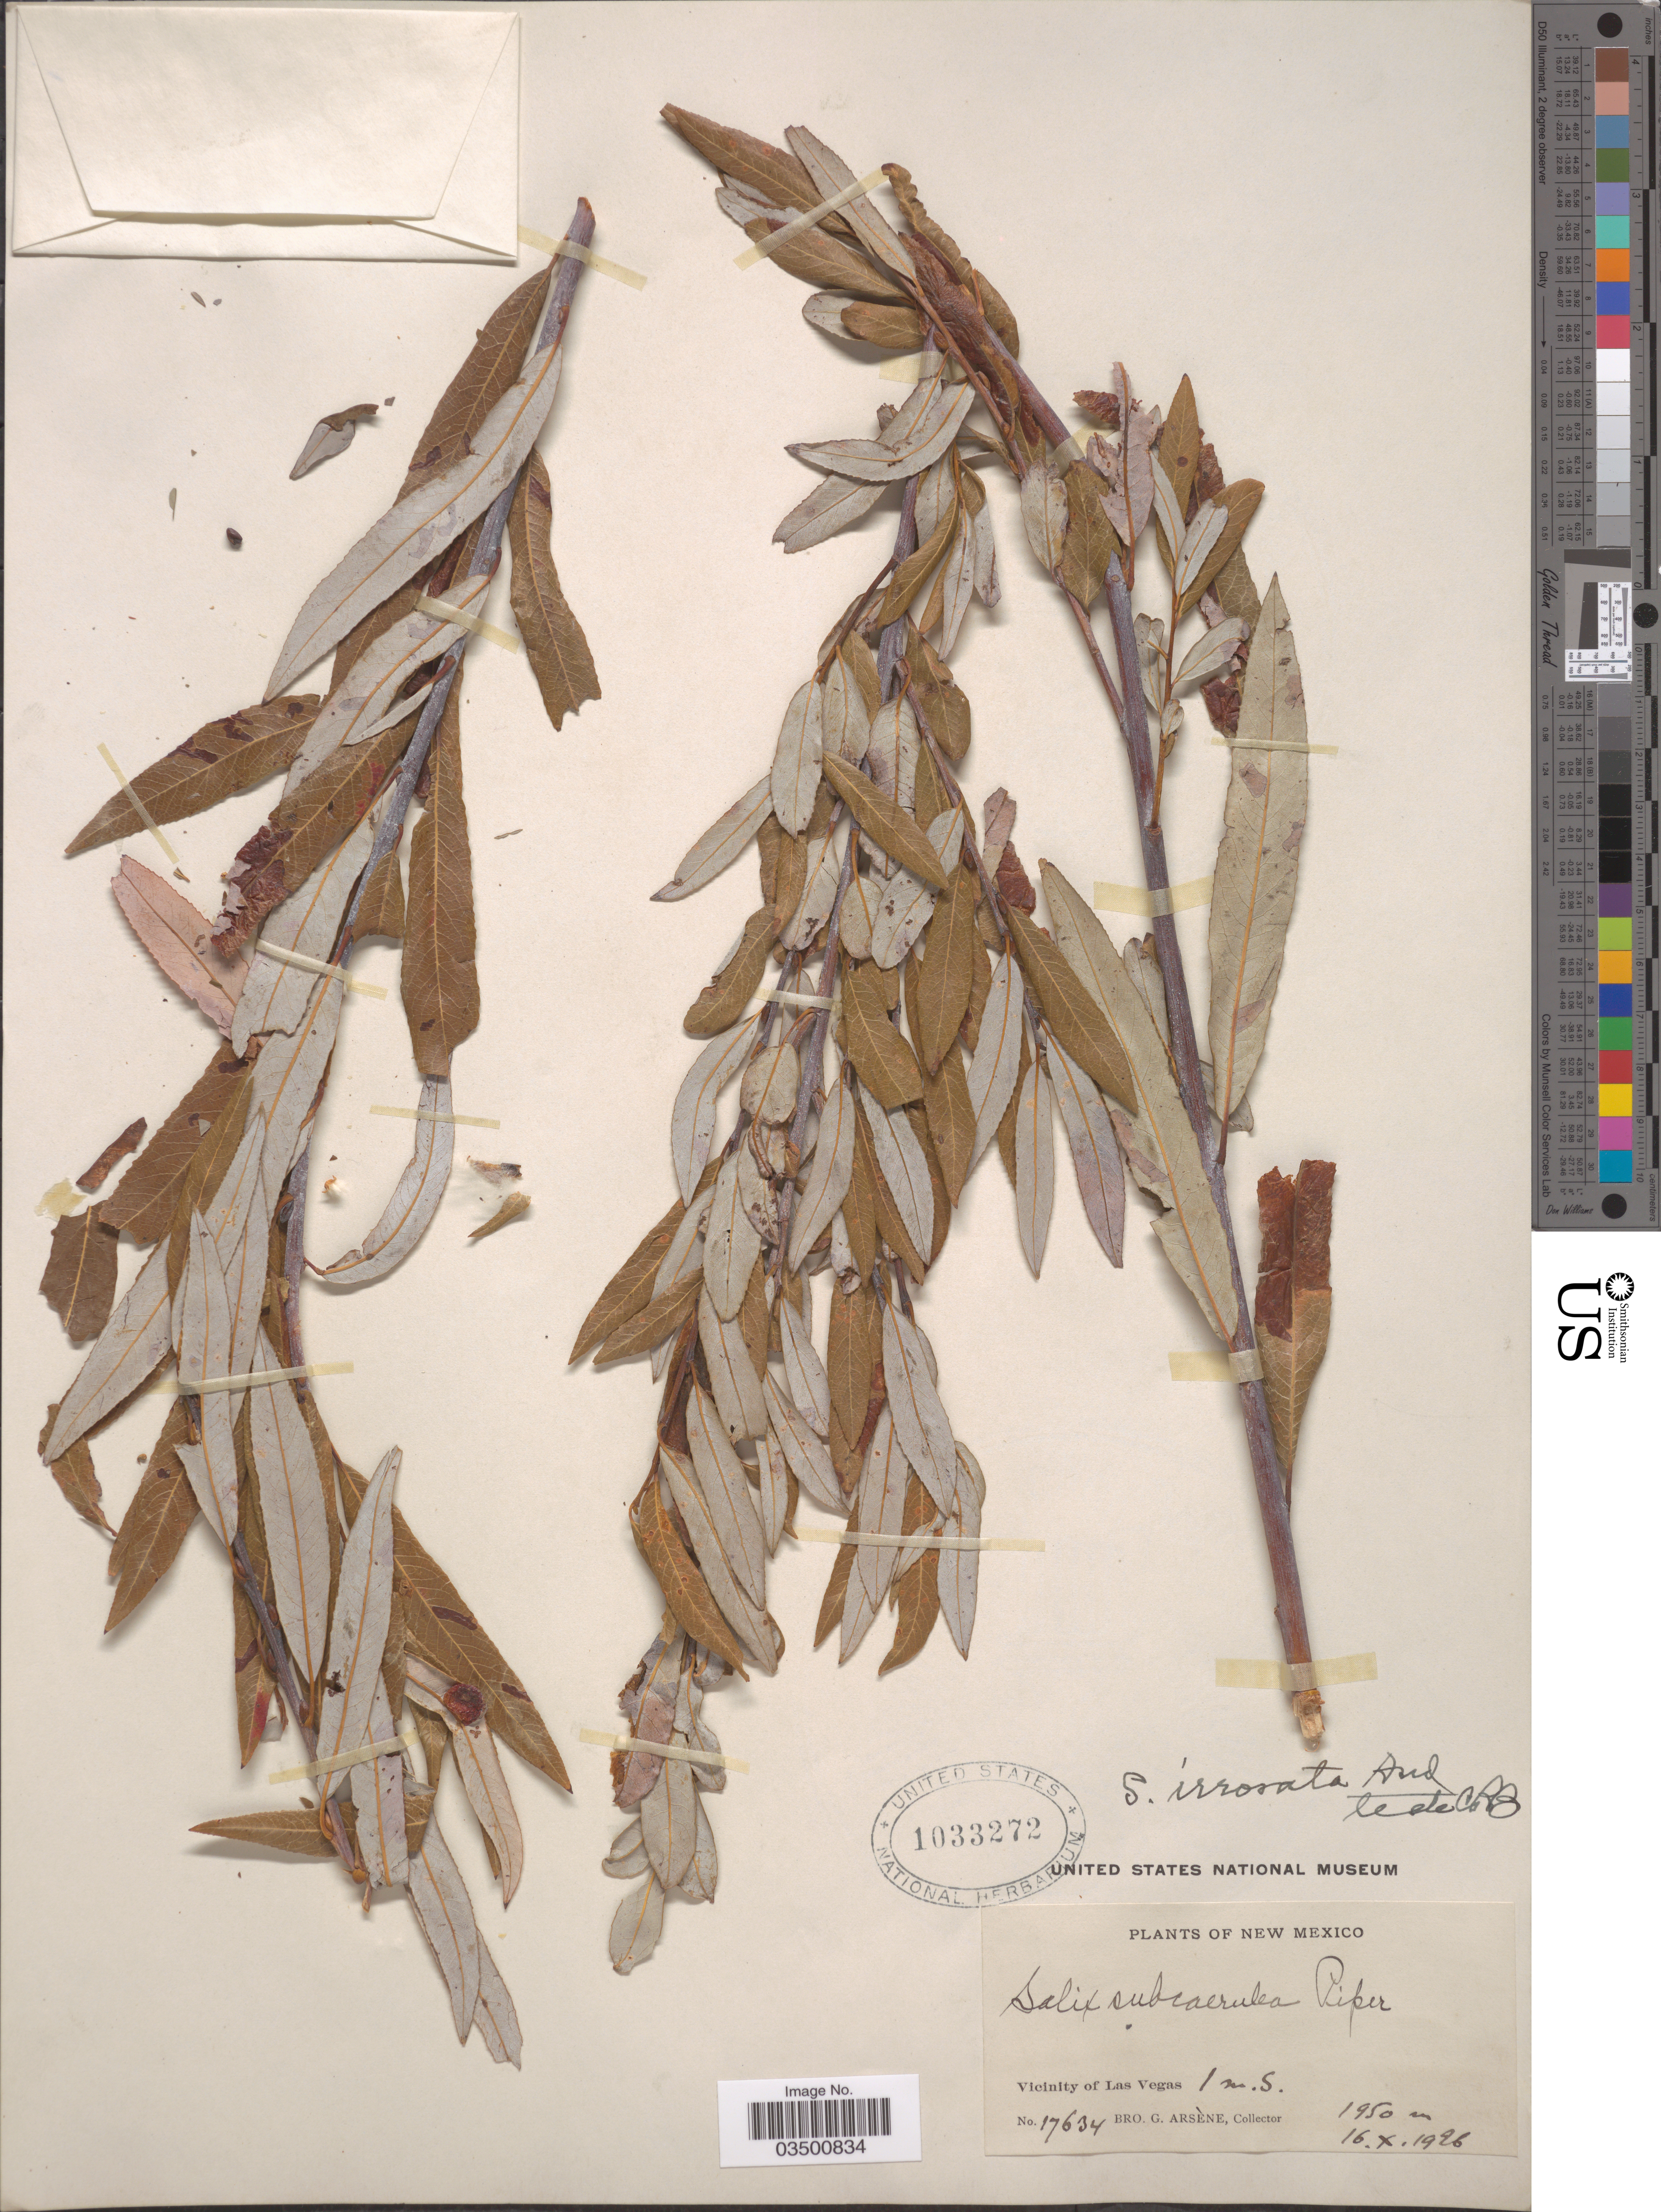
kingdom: Plantae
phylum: Tracheophyta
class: Magnoliopsida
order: Malpighiales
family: Salicaceae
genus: Salix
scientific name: Salix irrorata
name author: Andersson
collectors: Bro. G. Arsène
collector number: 17634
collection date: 1926-10-16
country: United States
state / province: New Mexico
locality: Vicinity of Las Vegas, 1 m. S.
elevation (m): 1950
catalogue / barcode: US 1033272